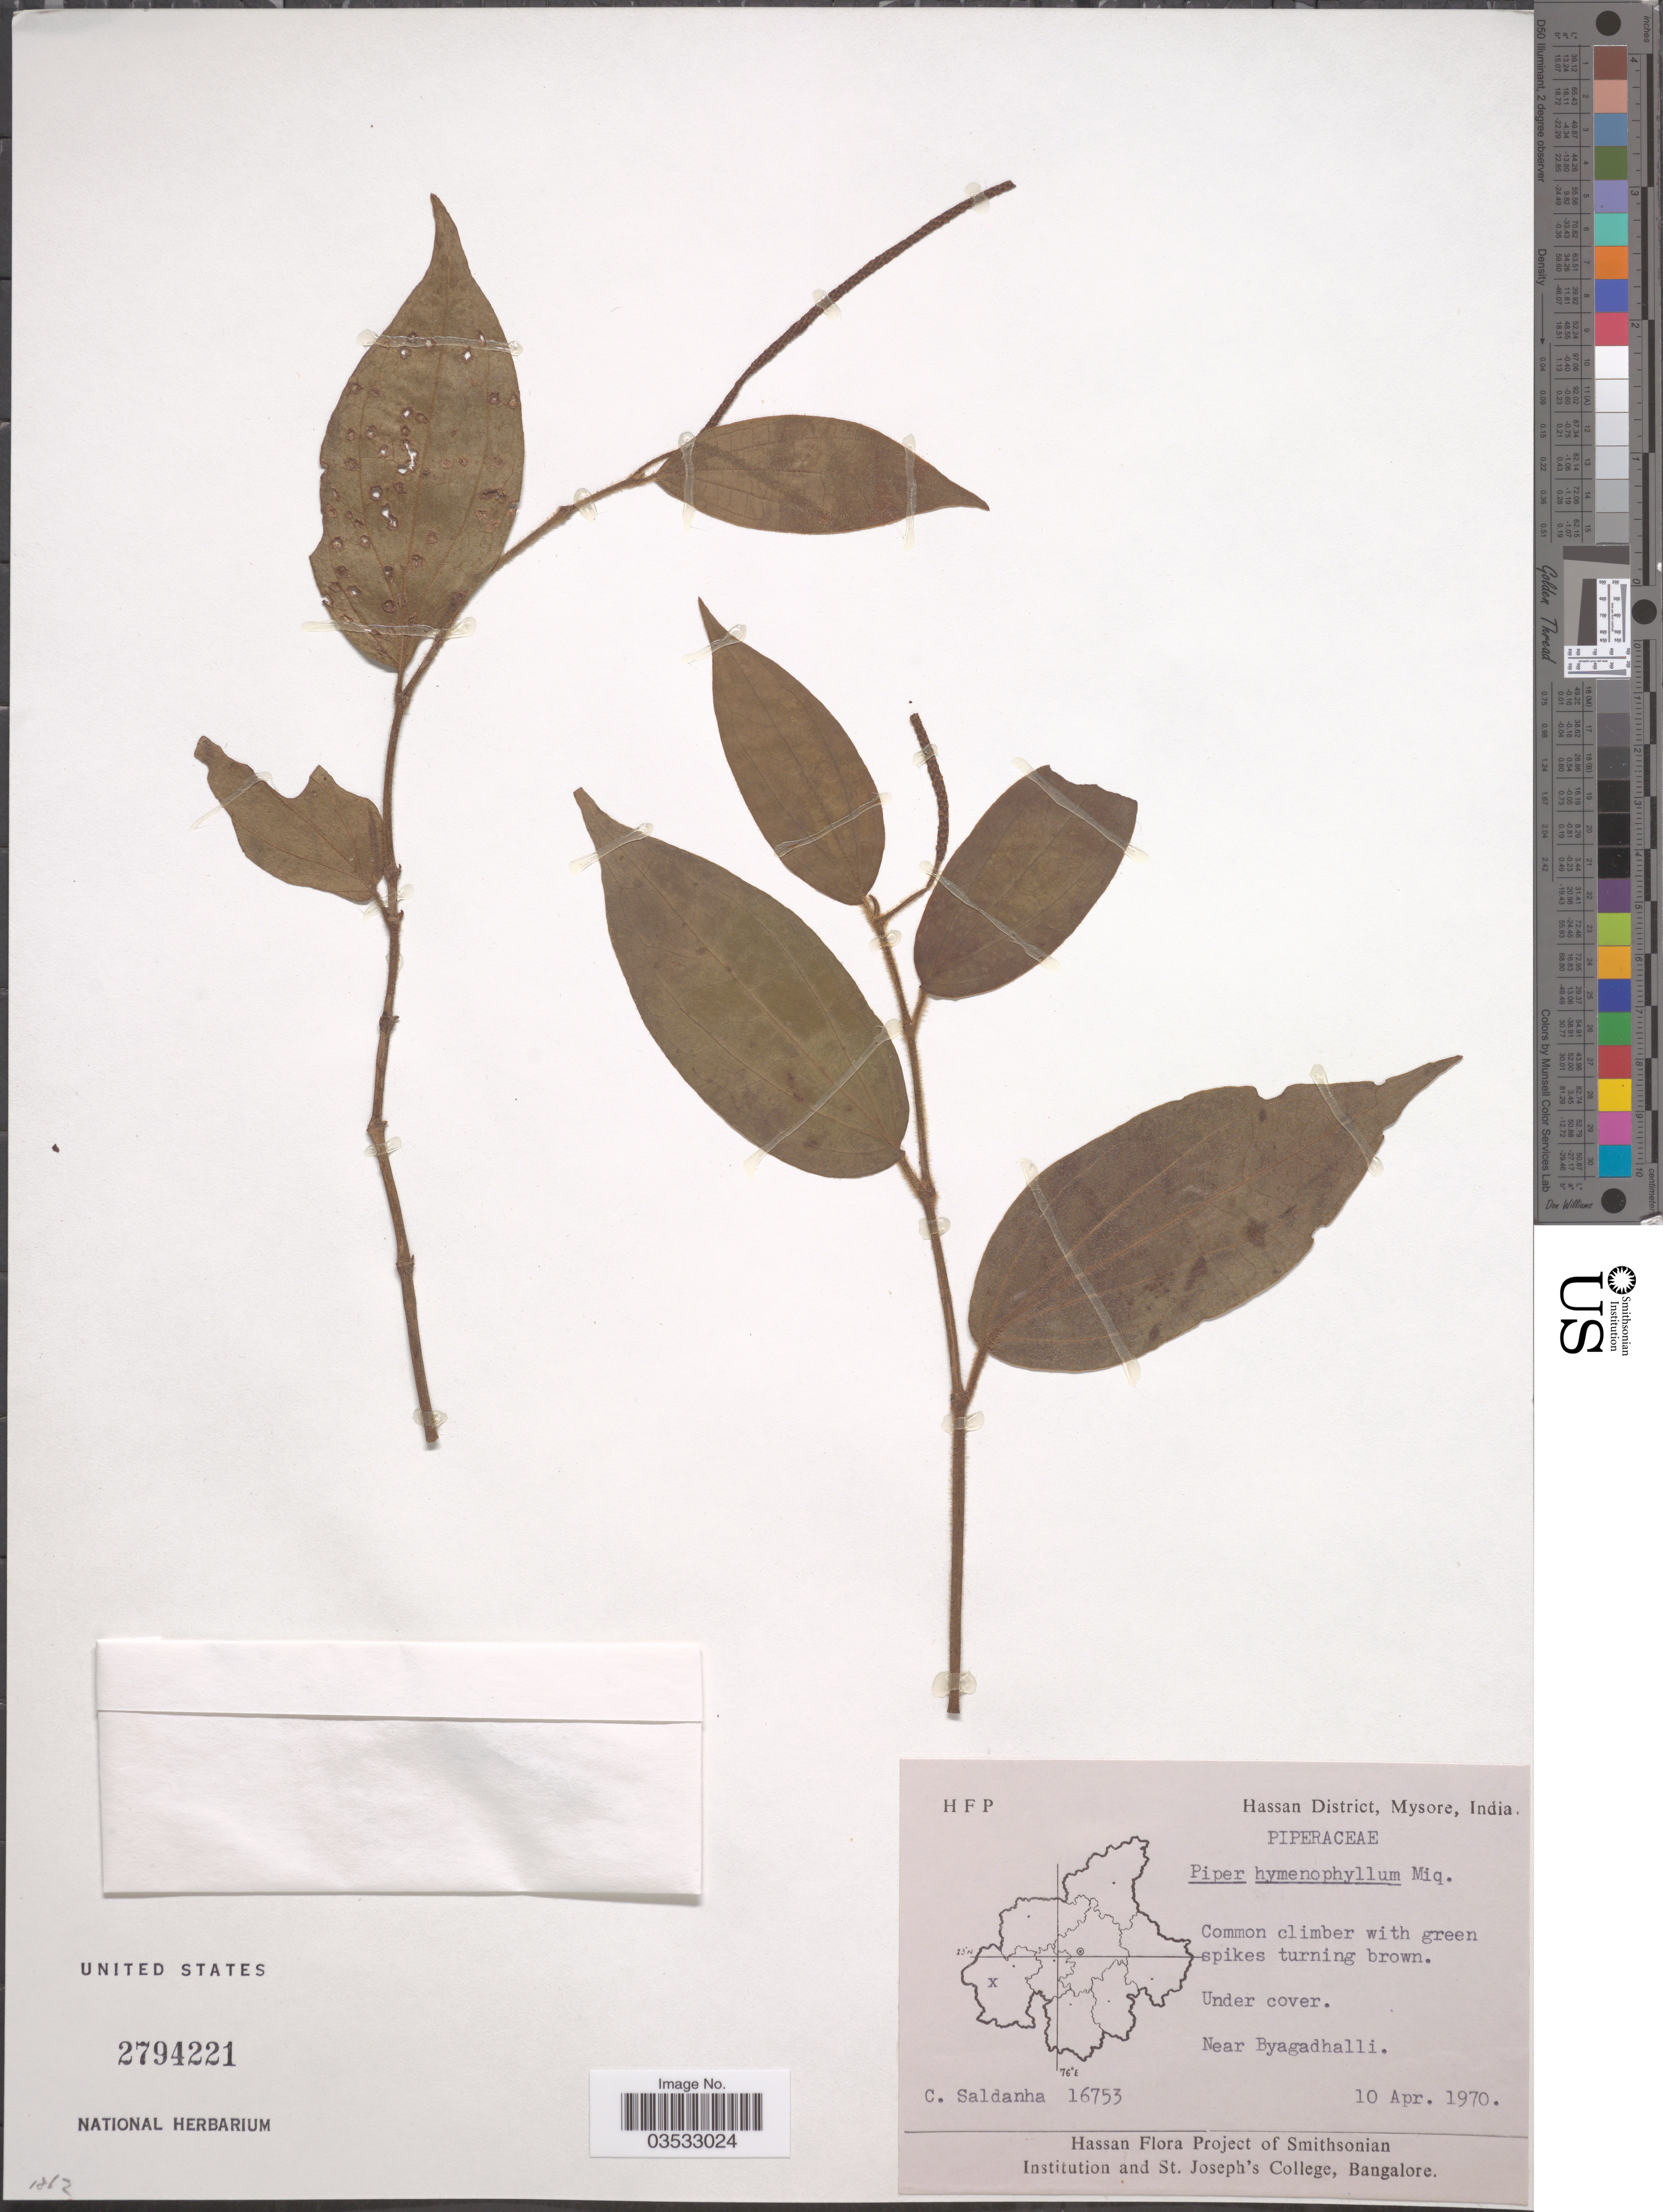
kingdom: Plantae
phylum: Tracheophyta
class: Magnoliopsida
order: Piperales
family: Piperaceae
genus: Piper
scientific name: Piper hymenophyllum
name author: (Miq.) Wight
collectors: C. Saldanha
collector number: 16753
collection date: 1970-04-10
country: India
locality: Hassan District, Mysore. Near Byagadhalli.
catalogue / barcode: US 2794221